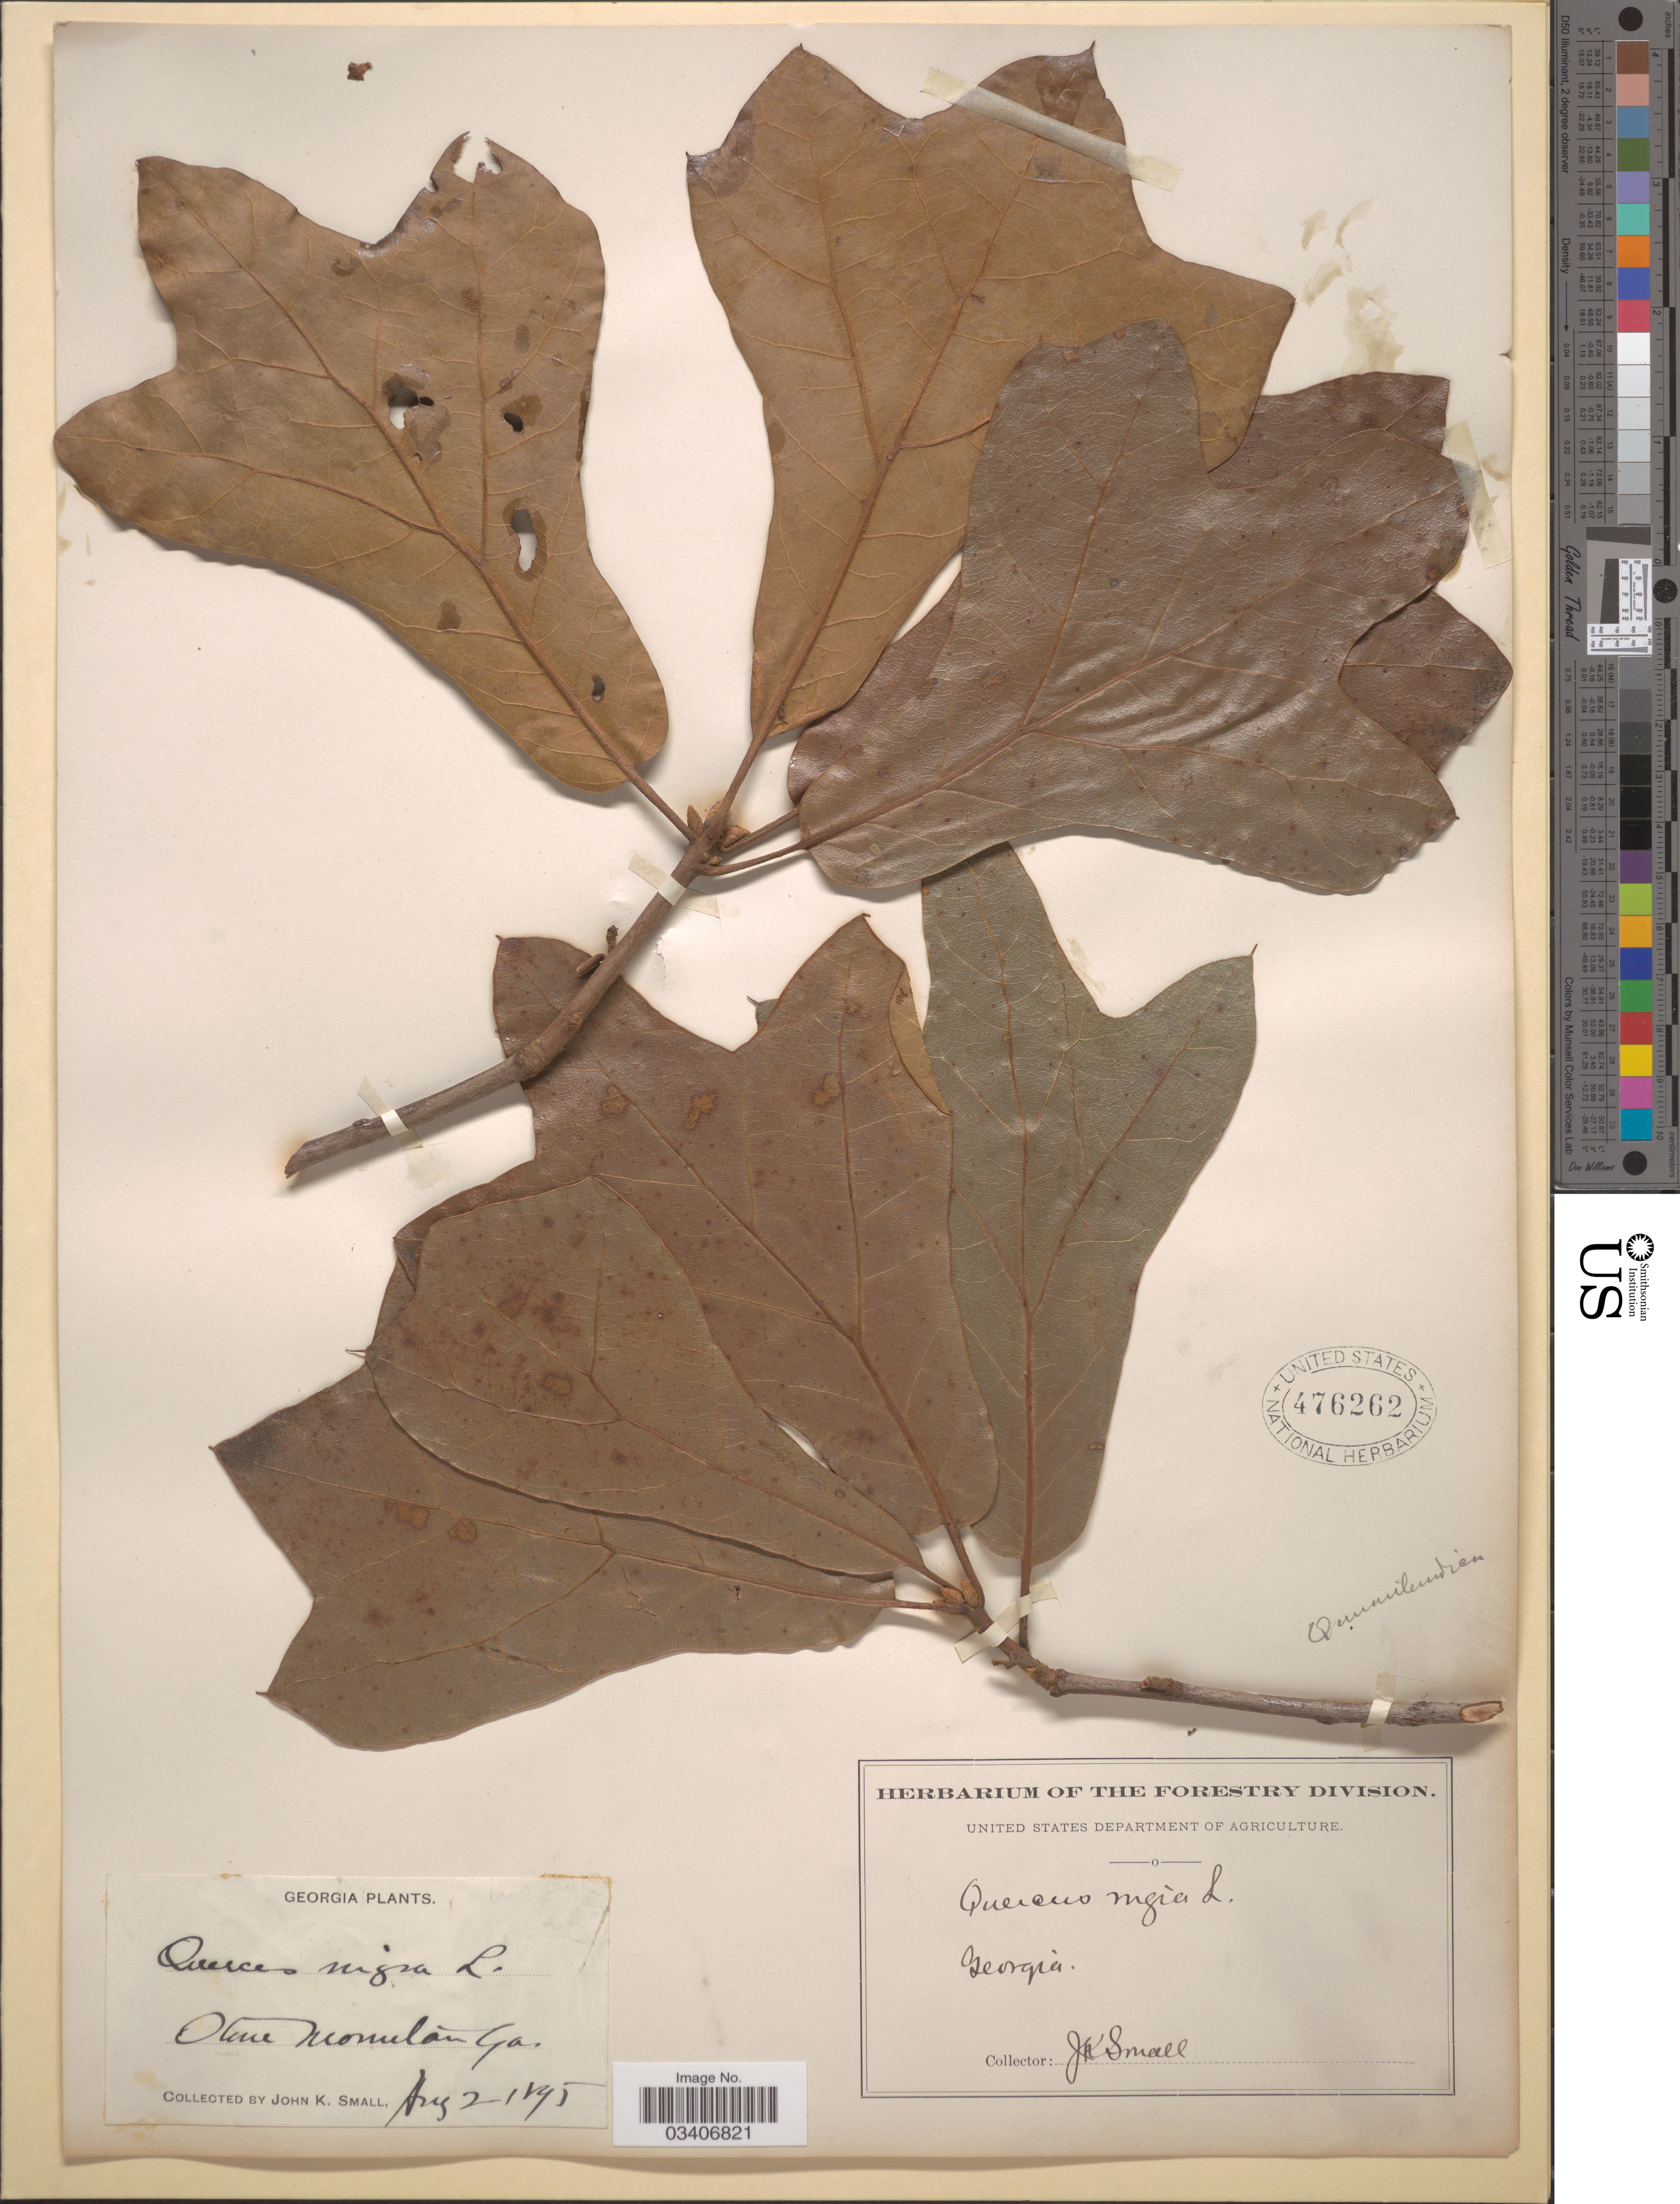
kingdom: Plantae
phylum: Tracheophyta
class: Magnoliopsida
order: Fagales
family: Fagaceae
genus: Quercus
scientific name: Quercus marilandica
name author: (L.) Münchh.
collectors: J. K. Small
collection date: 1895-08-02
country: United States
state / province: Georgia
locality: Stone Mountain.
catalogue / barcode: US 476262